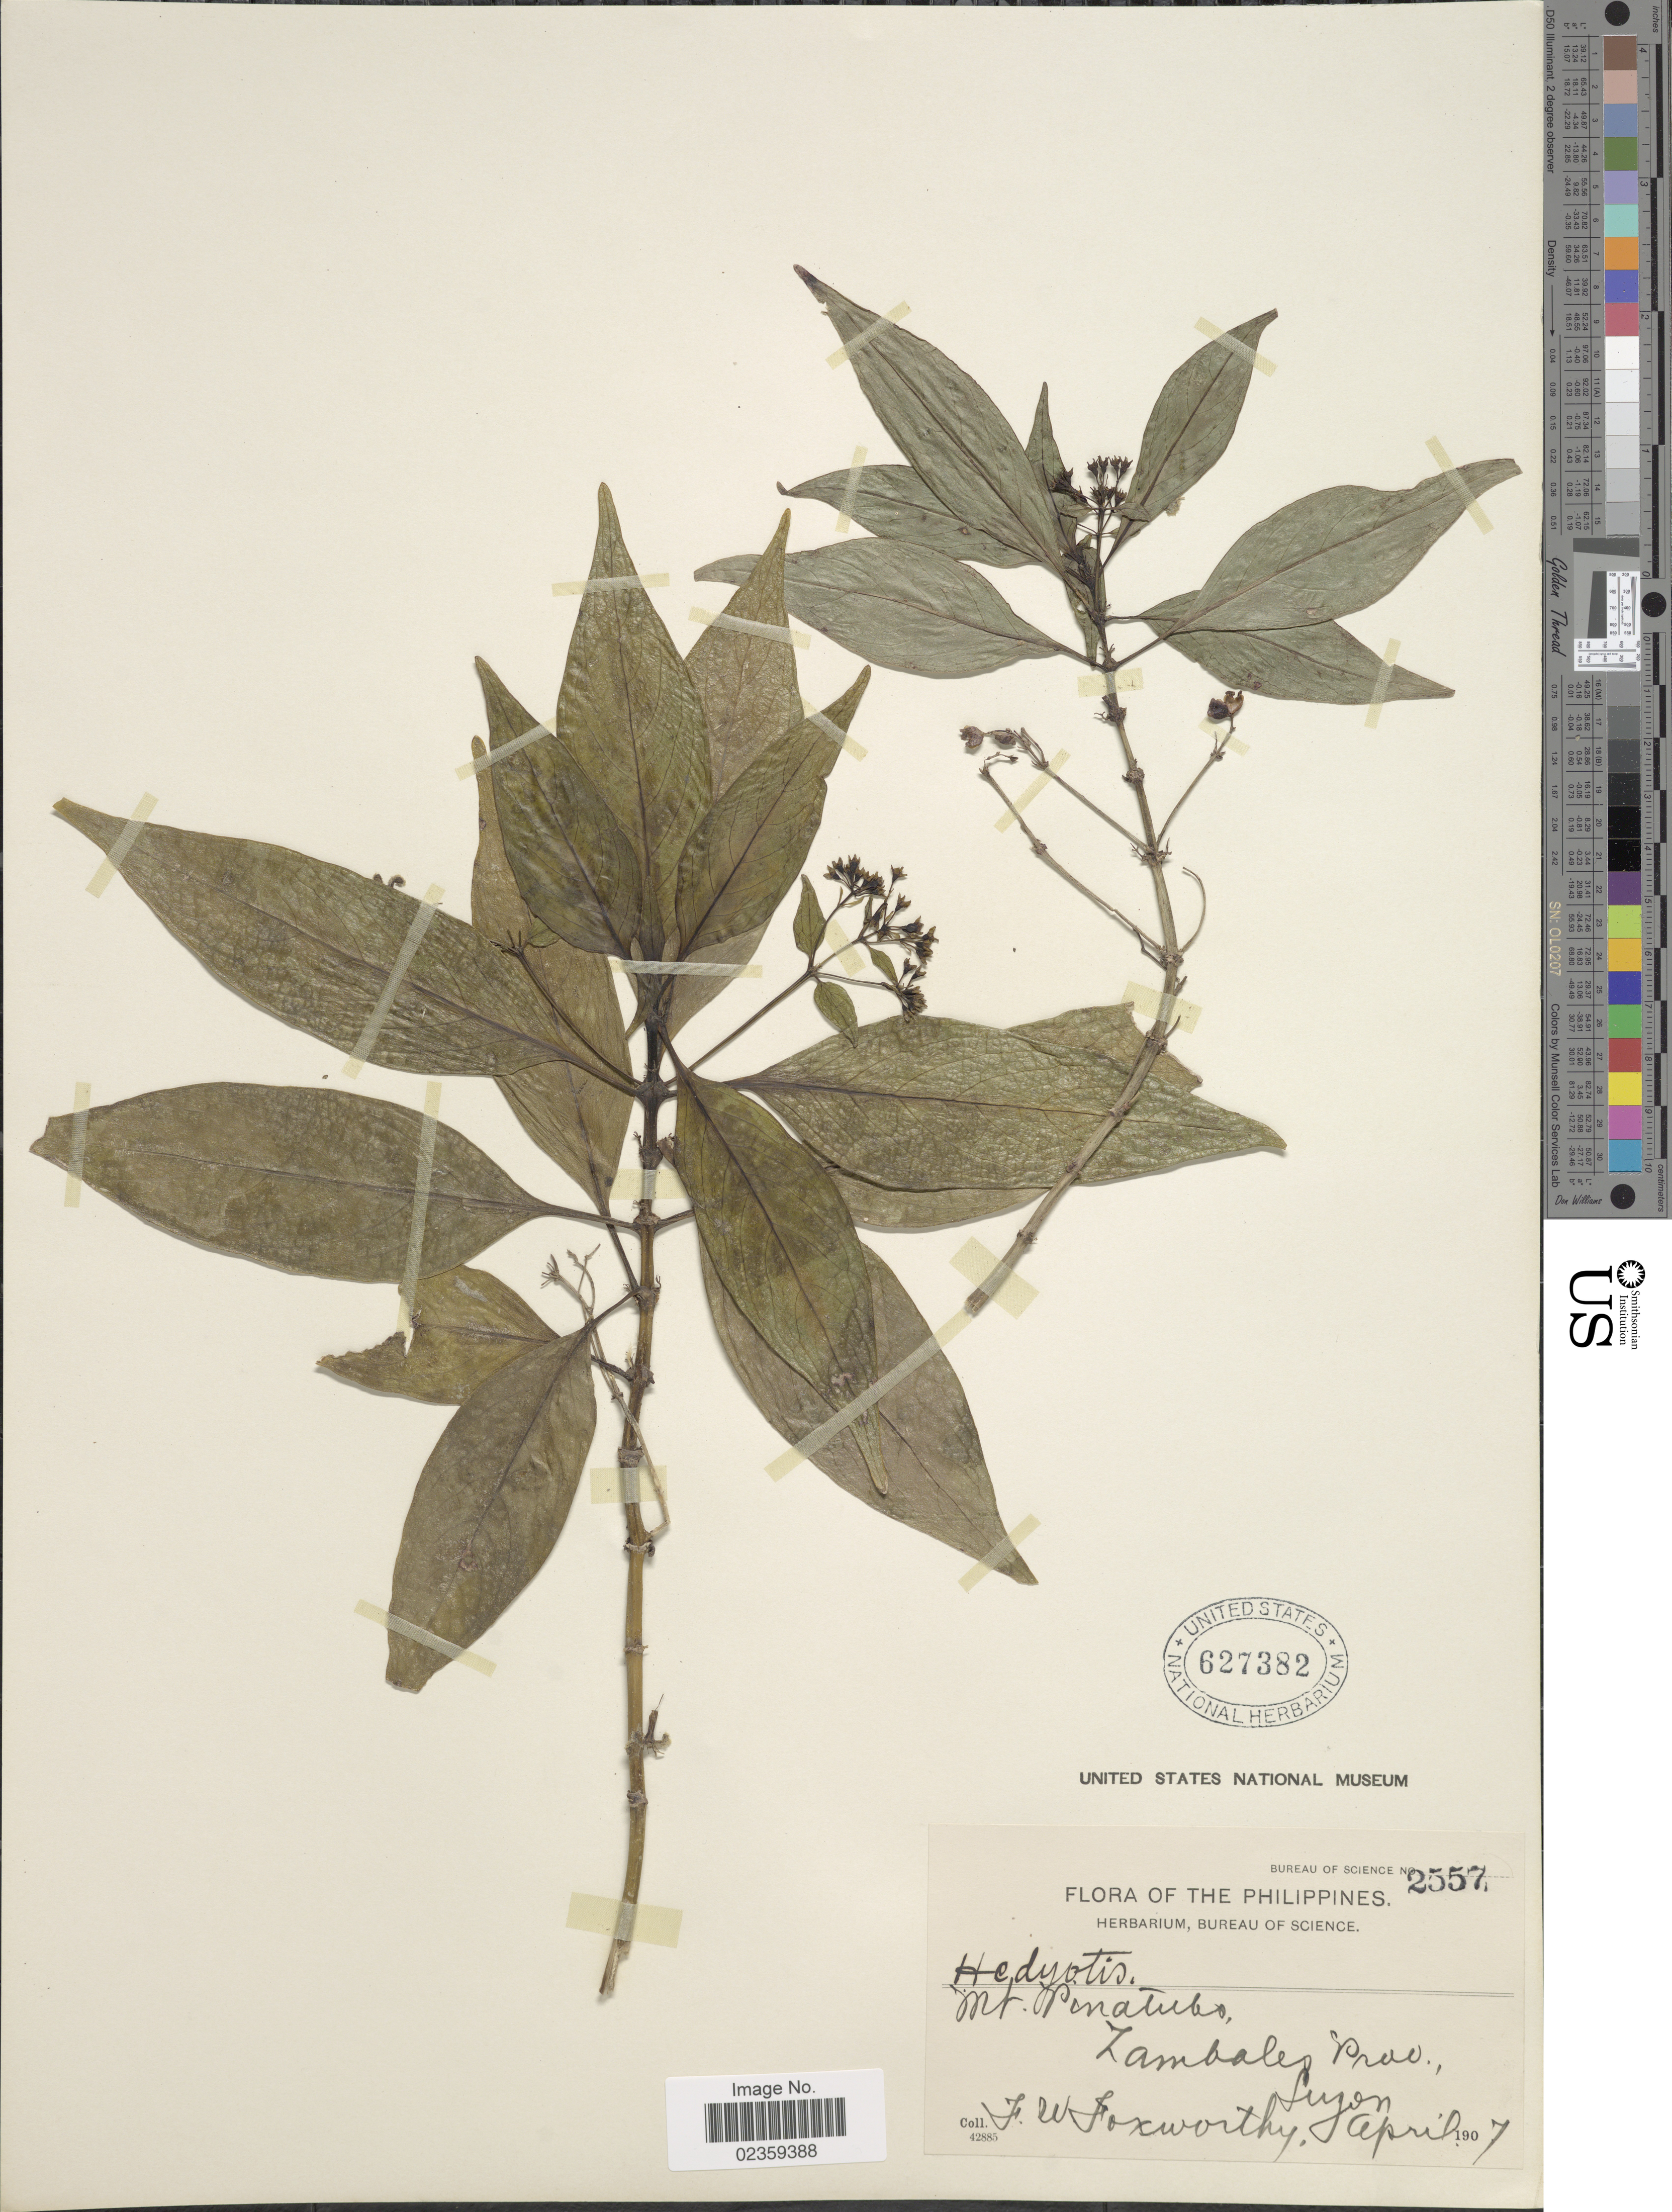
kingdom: Plantae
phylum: Tracheophyta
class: Magnoliopsida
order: Gentianales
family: Rubiaceae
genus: Oldenlandia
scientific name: Oldenlandia sp.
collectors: F. W. Foxworthy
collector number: Bureau of Science 2557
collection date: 1907-04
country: Philippines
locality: Mt. Pinatubo, Zambales Prov., Luzon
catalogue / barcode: US 627382